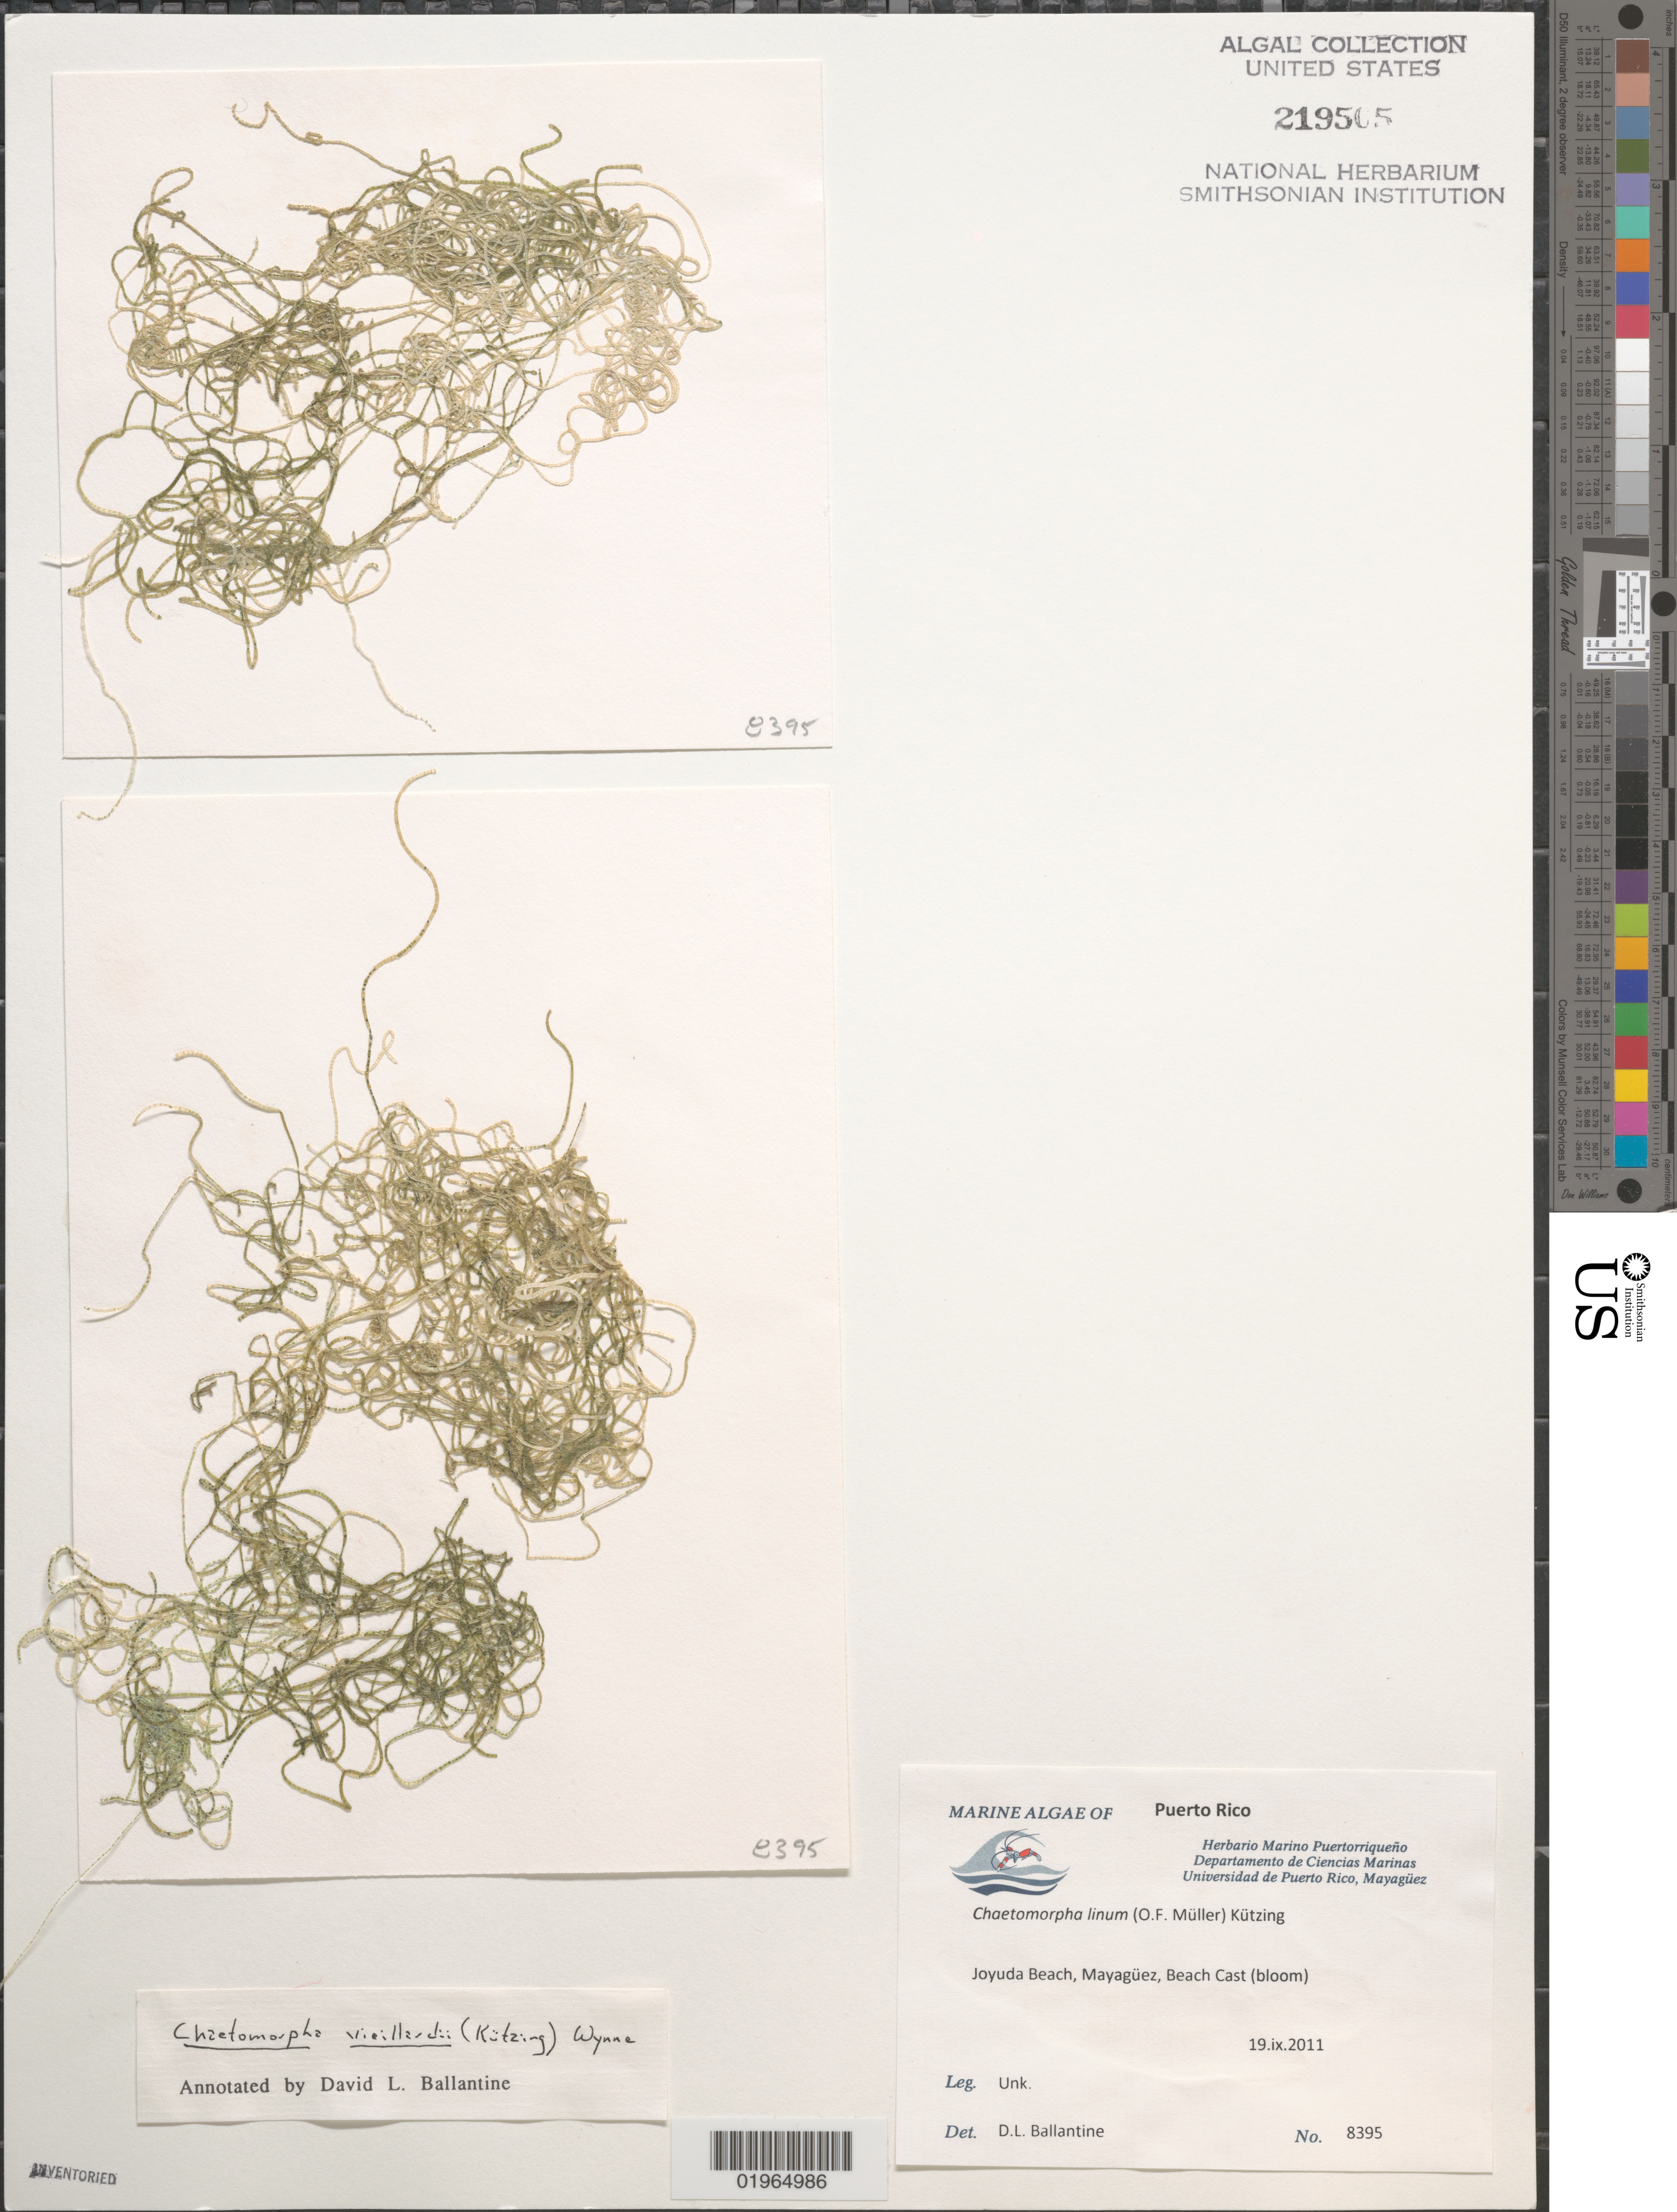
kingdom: Plantae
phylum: Chlorophyta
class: Ulvophyceae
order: Cladophorales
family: Cladophoraceae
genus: Chaetomorpha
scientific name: Chaetomorpha vieillardii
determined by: Ballantine, D. L.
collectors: D.L. Ballantine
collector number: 8395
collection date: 2011-09-19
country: Puerto Rico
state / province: Mayagüez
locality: Joyuda Beach, Beach Cast (bloom)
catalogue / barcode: US 219505